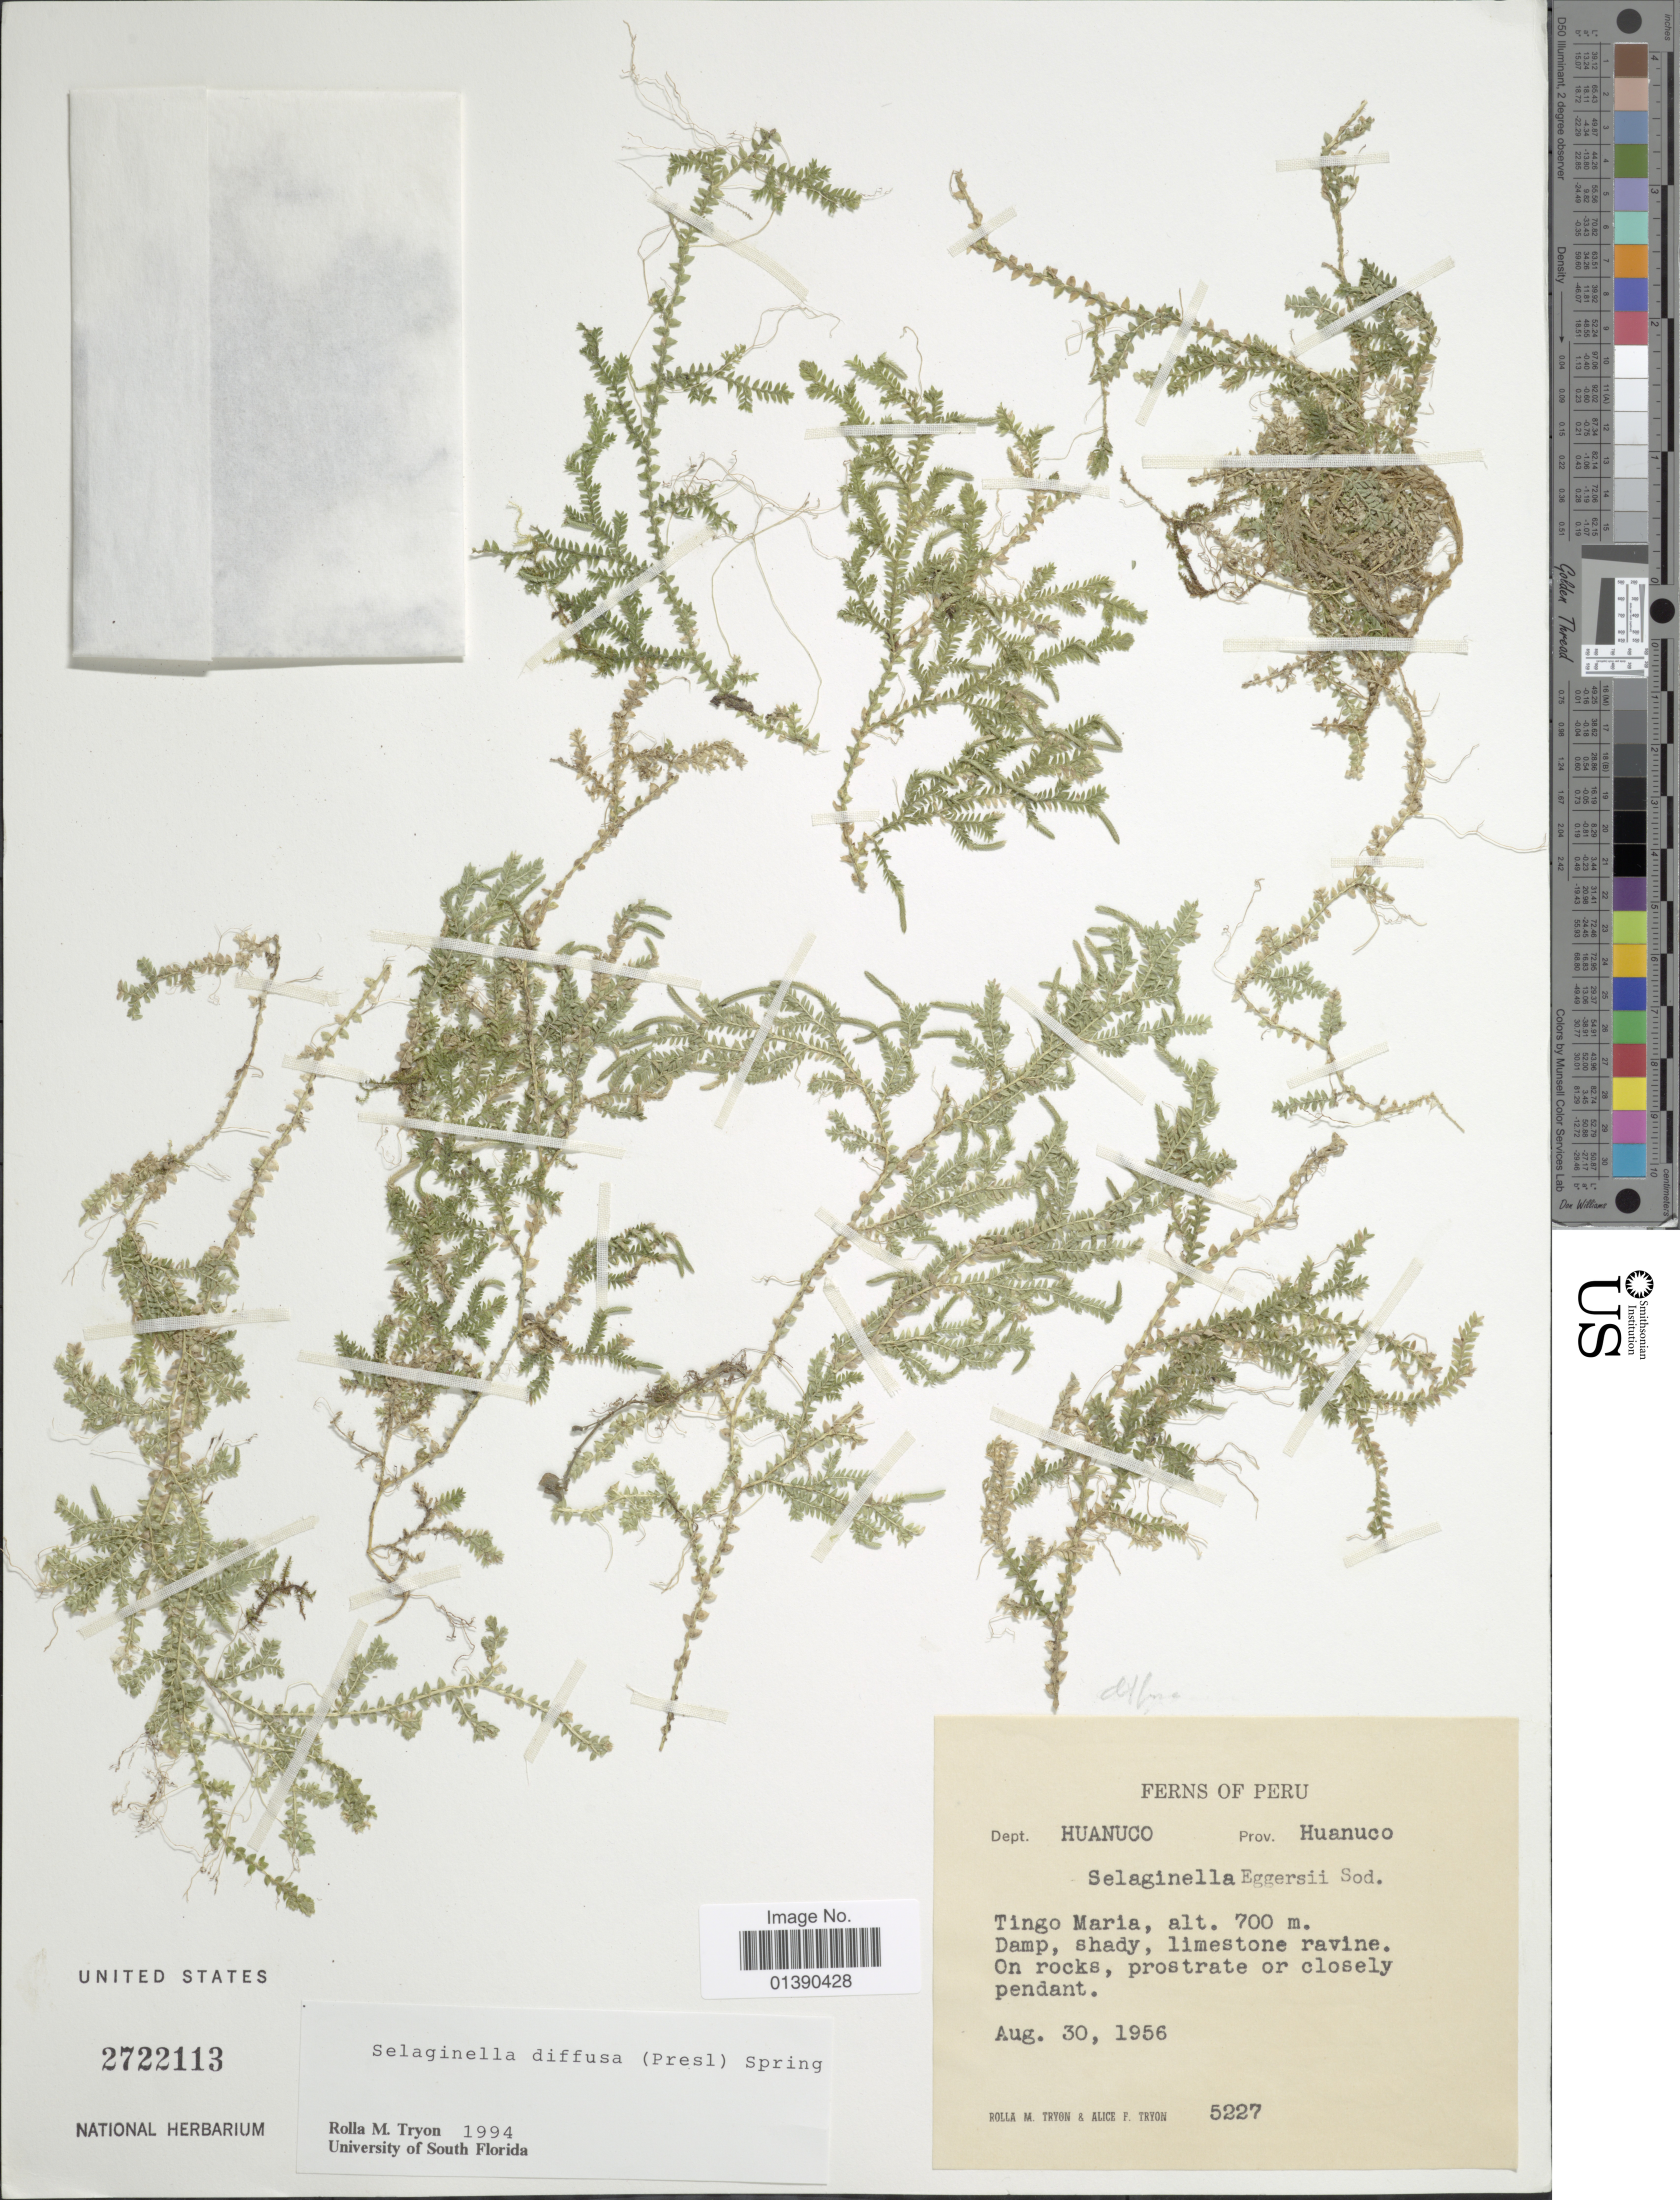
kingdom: Plantae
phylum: Tracheophyta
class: Lycopodiopsida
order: Selaginellales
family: Selaginellaceae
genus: Selaginella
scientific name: Selaginella diffusa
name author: (C. Presl) Spring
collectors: R. M. Tryon & A. F. Tryon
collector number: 5227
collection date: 1956-08-30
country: Peru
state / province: Huánuco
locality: Tingo Maria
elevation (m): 700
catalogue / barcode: US 2722113